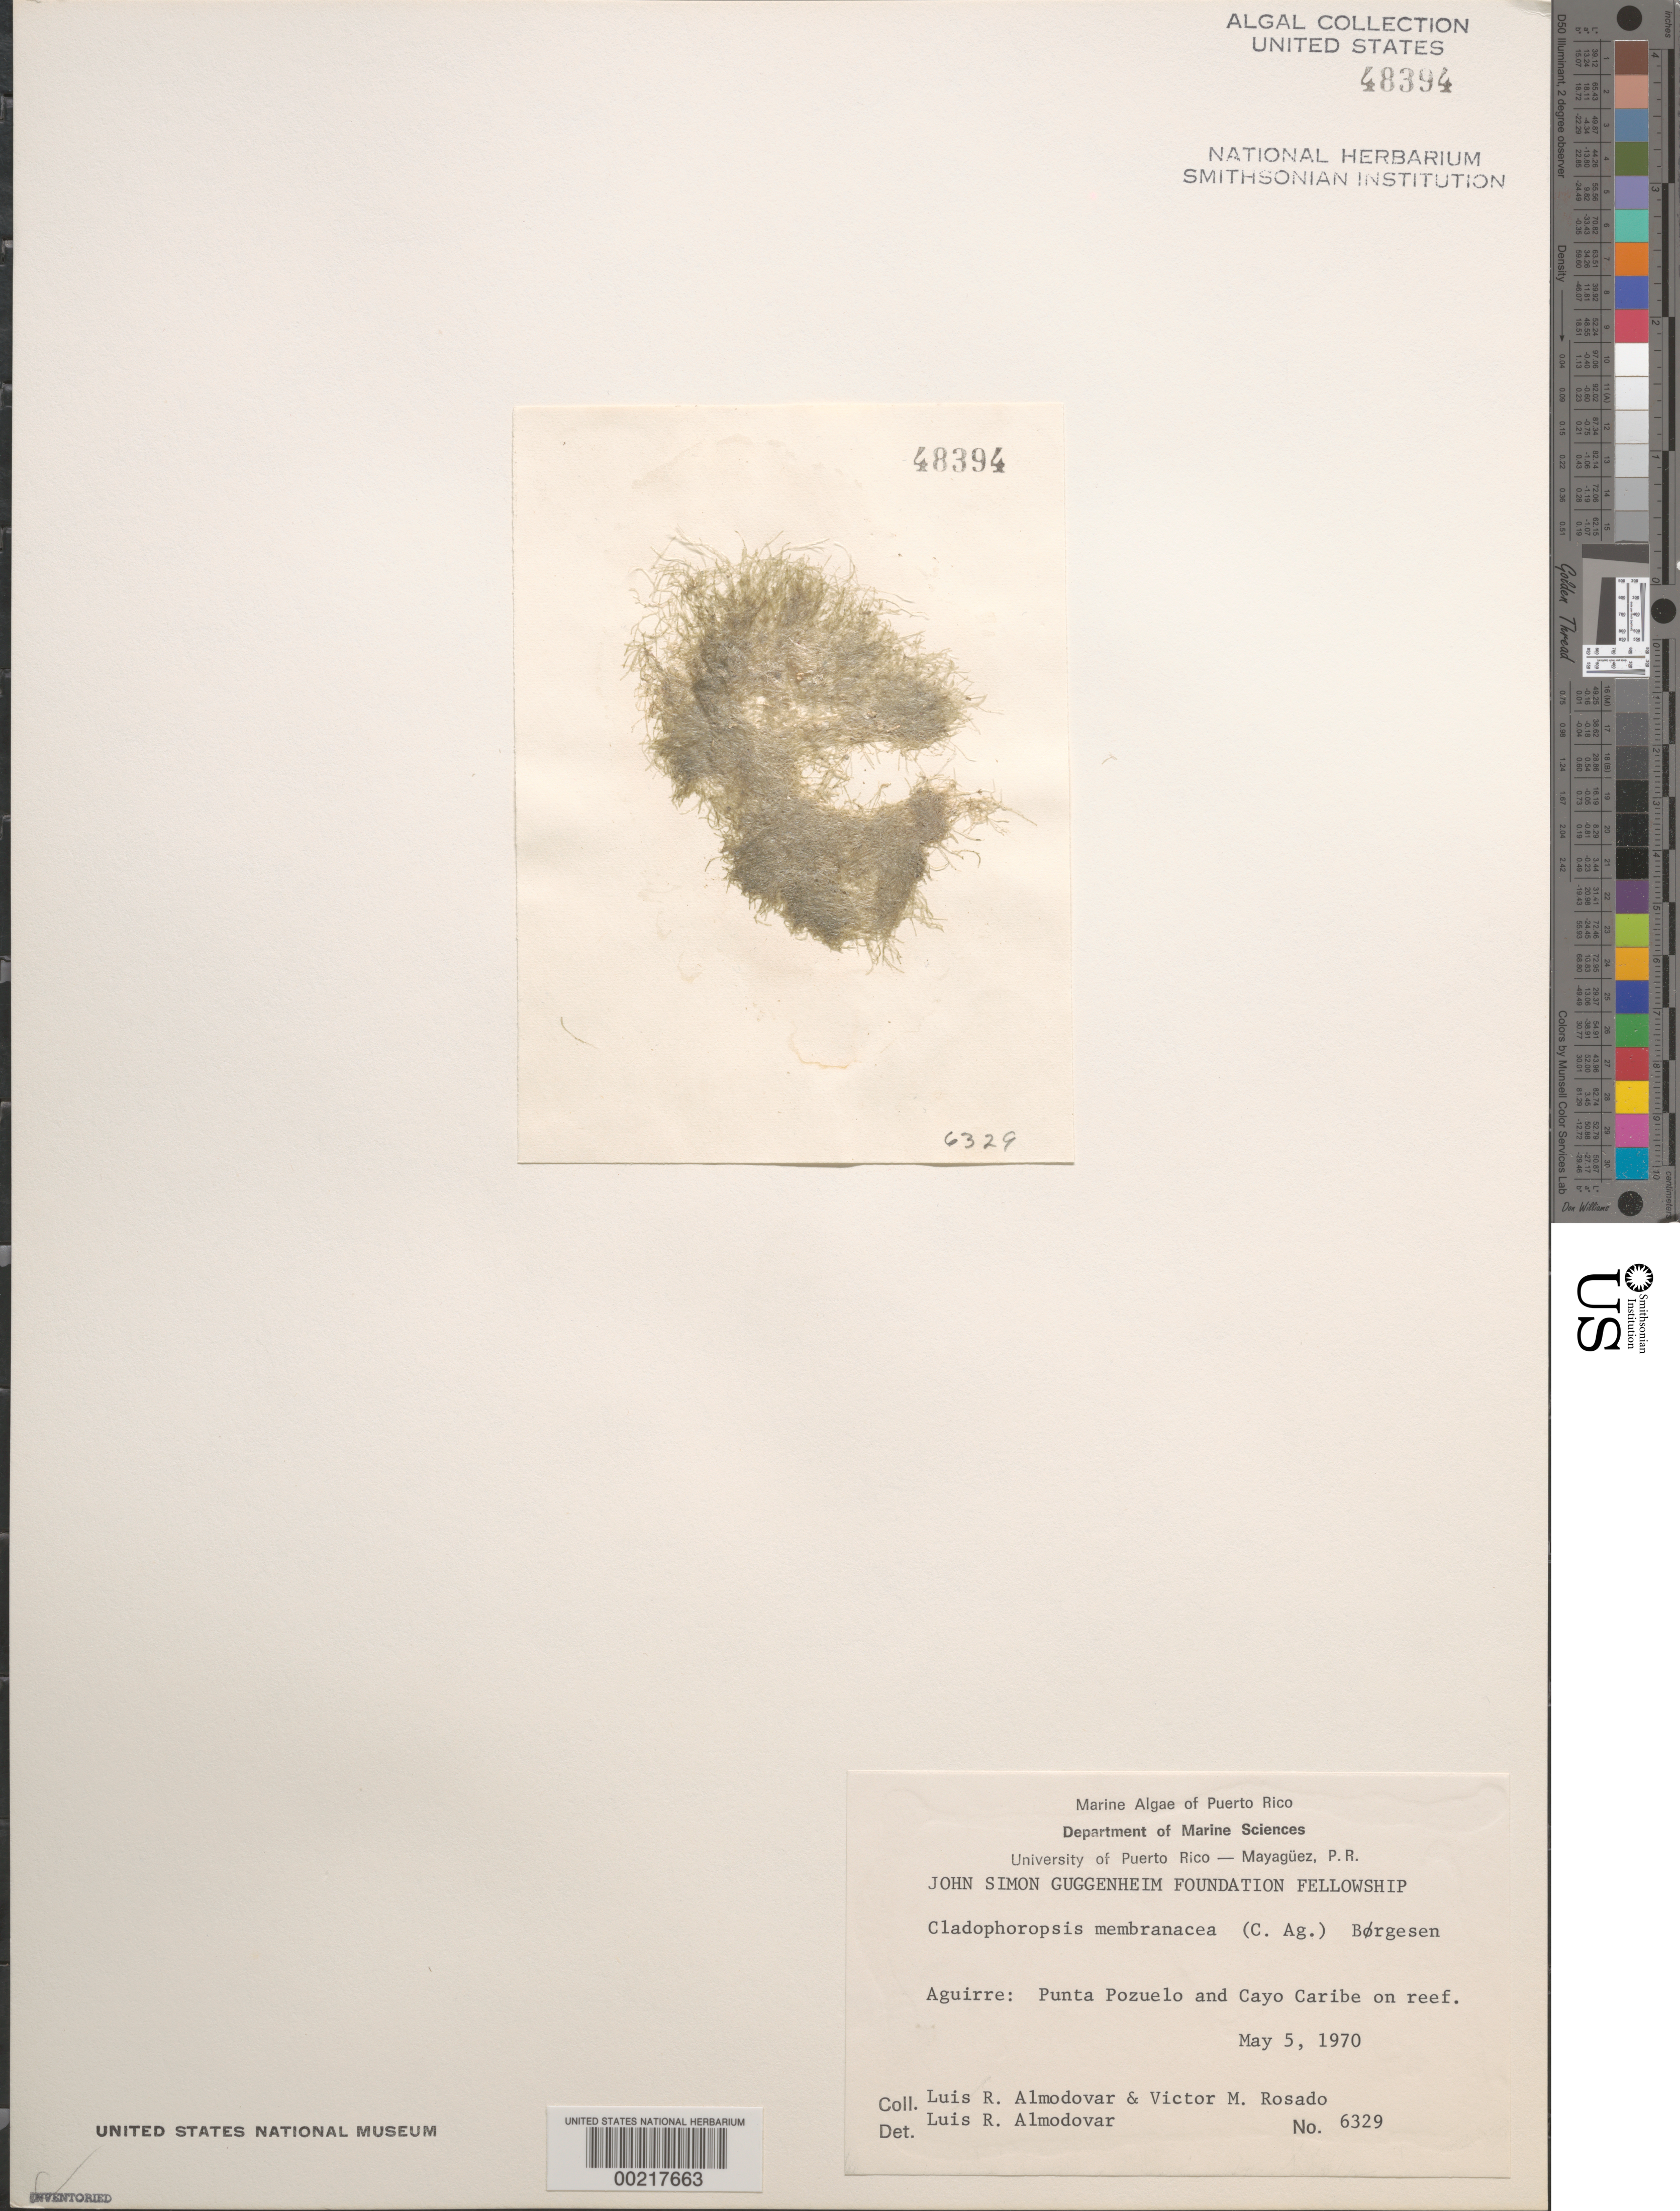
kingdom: Plantae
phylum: Chlorophyta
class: Ulvophyceae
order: Siphonocladales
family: Boodleaceae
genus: Cladophoropsis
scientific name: Cladophoropsis membranacea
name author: (Hofman-Bang) Børgesen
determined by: Almodovar, L. R.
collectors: L. Almodovar & V. Rosado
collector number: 6329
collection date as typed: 05 May 1970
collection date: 1970-05-05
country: Puerto Rico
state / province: Guayama / Salinas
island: Cayo Caribe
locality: Aguirre, Punta Pozuelo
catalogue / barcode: US 48394